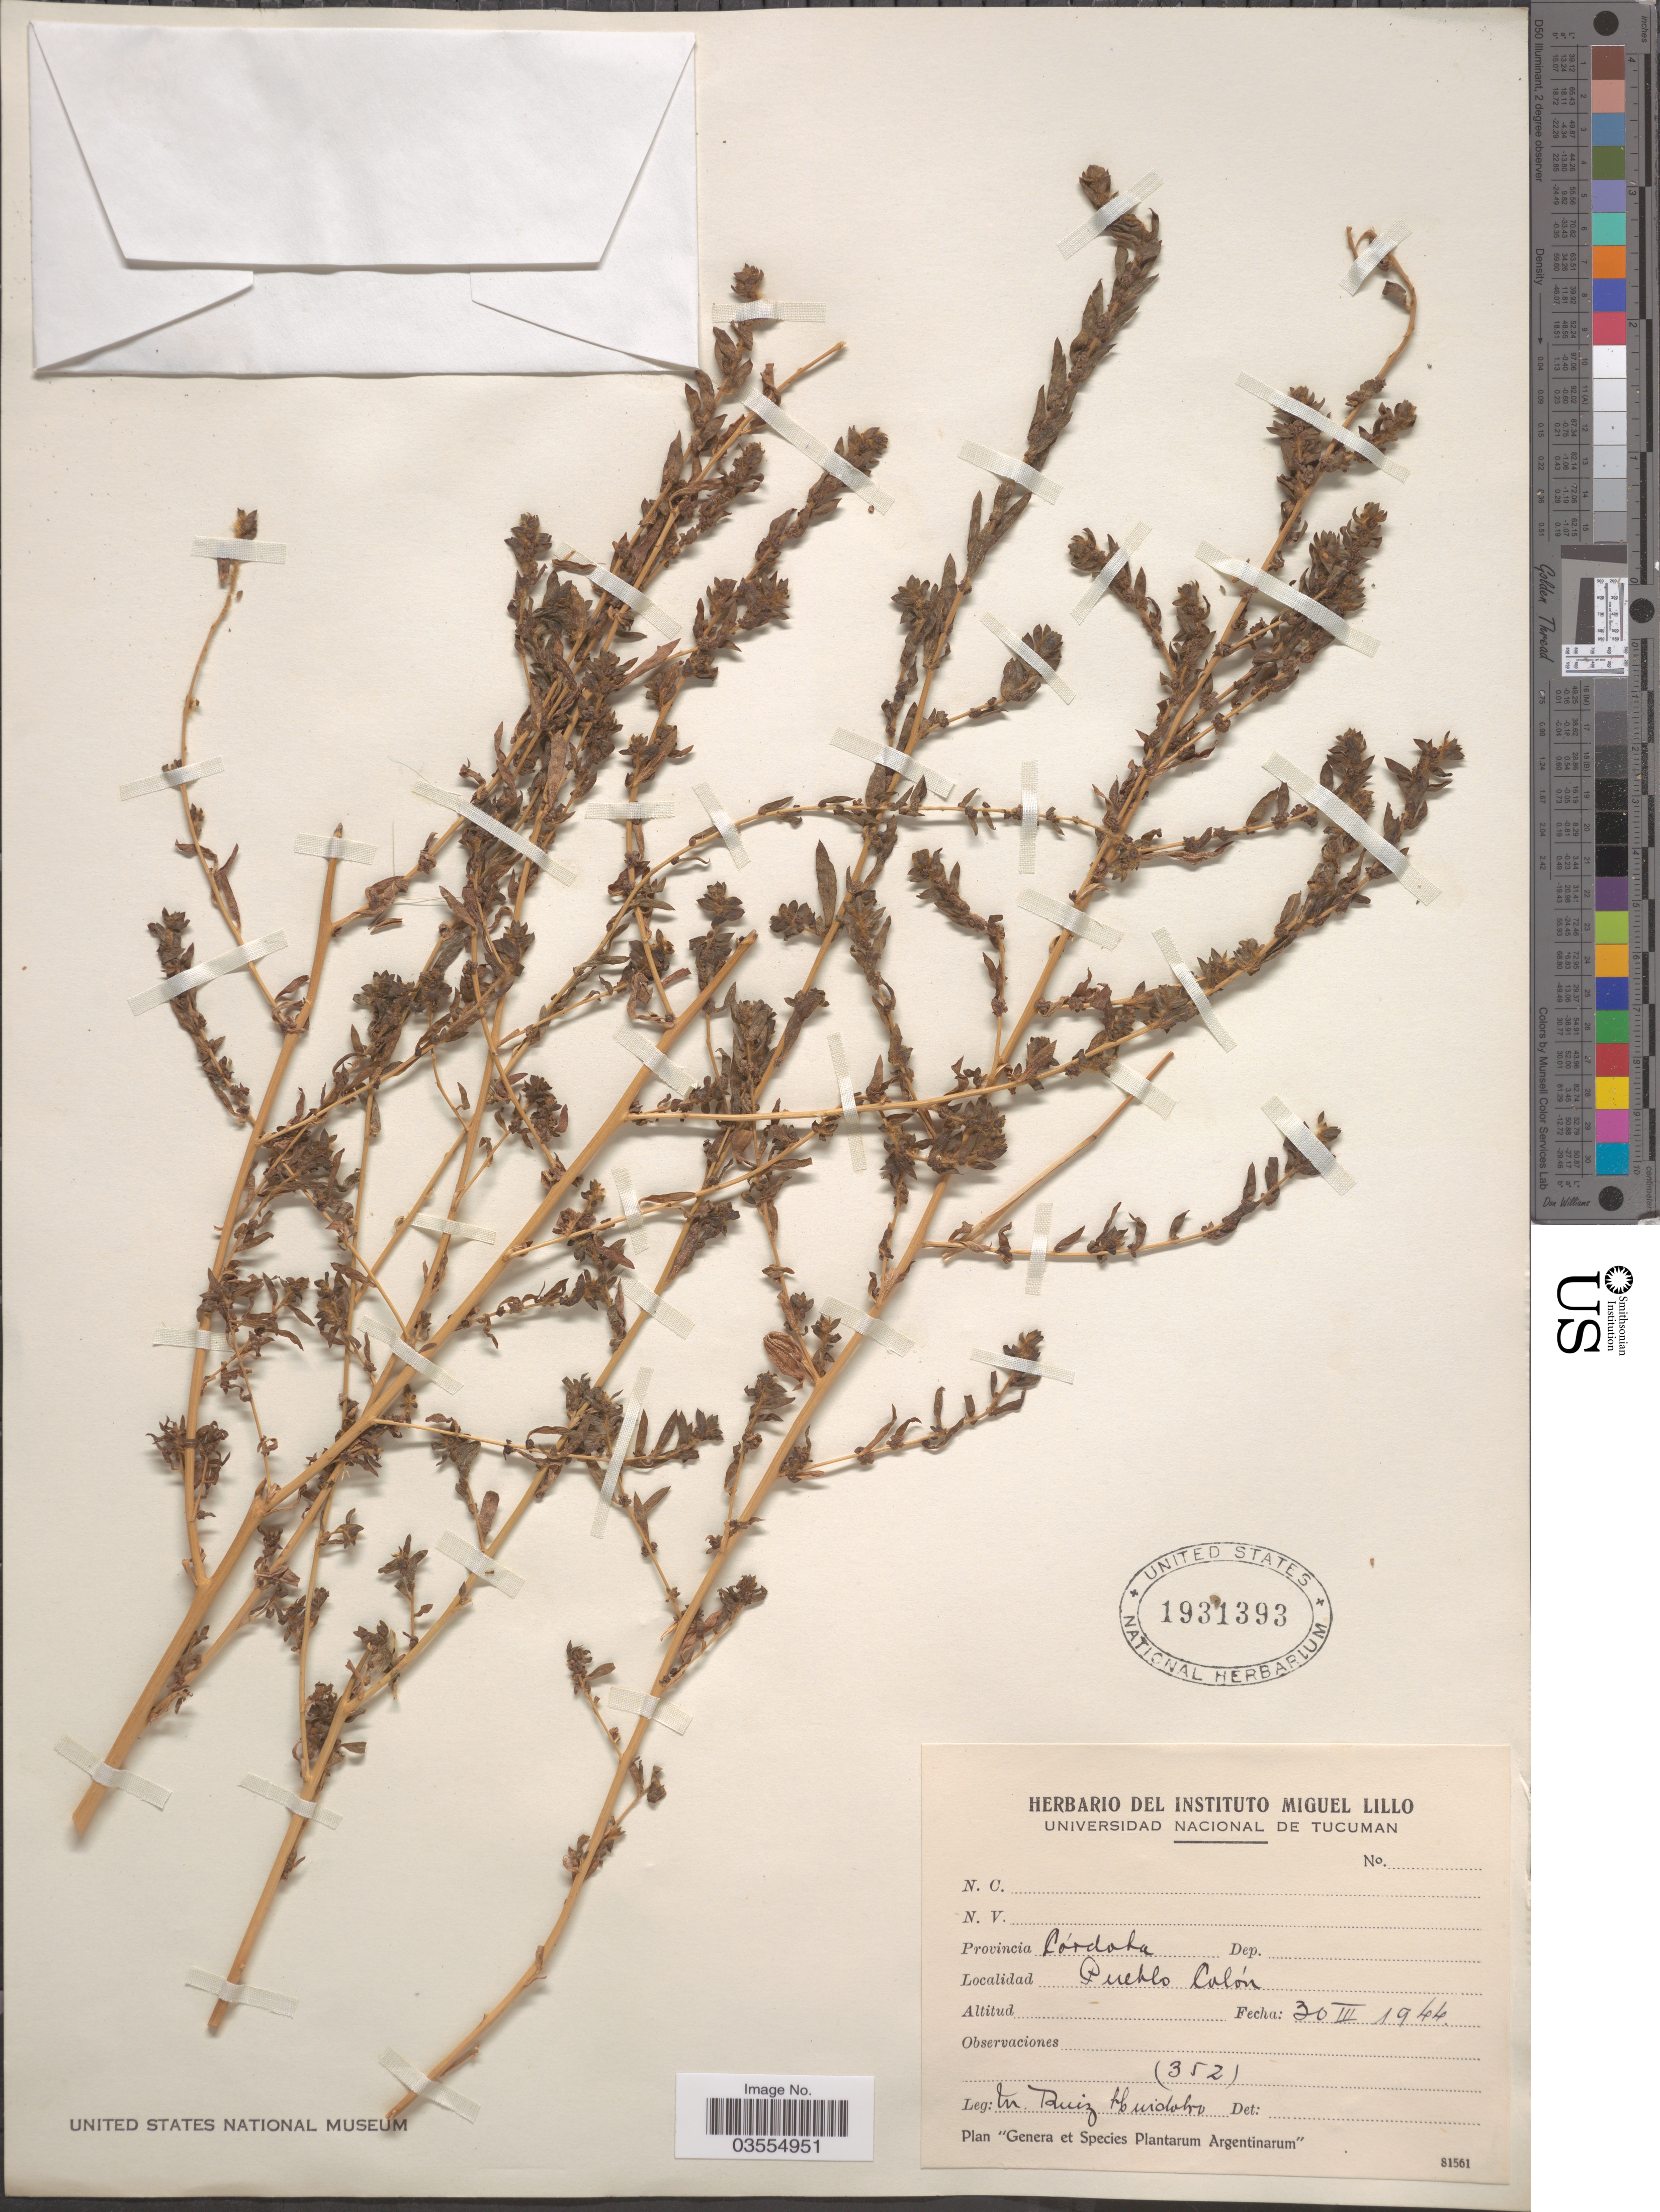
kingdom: Plantae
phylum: Tracheophyta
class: Magnoliopsida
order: Caryophyllales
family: Amaranthaceae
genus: Bassia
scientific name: Bassia sp.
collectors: M. Ruiz Huidobro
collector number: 352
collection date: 1944-03-30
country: Argentina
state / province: Cordoba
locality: Pueblo Colón.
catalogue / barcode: US 1931393